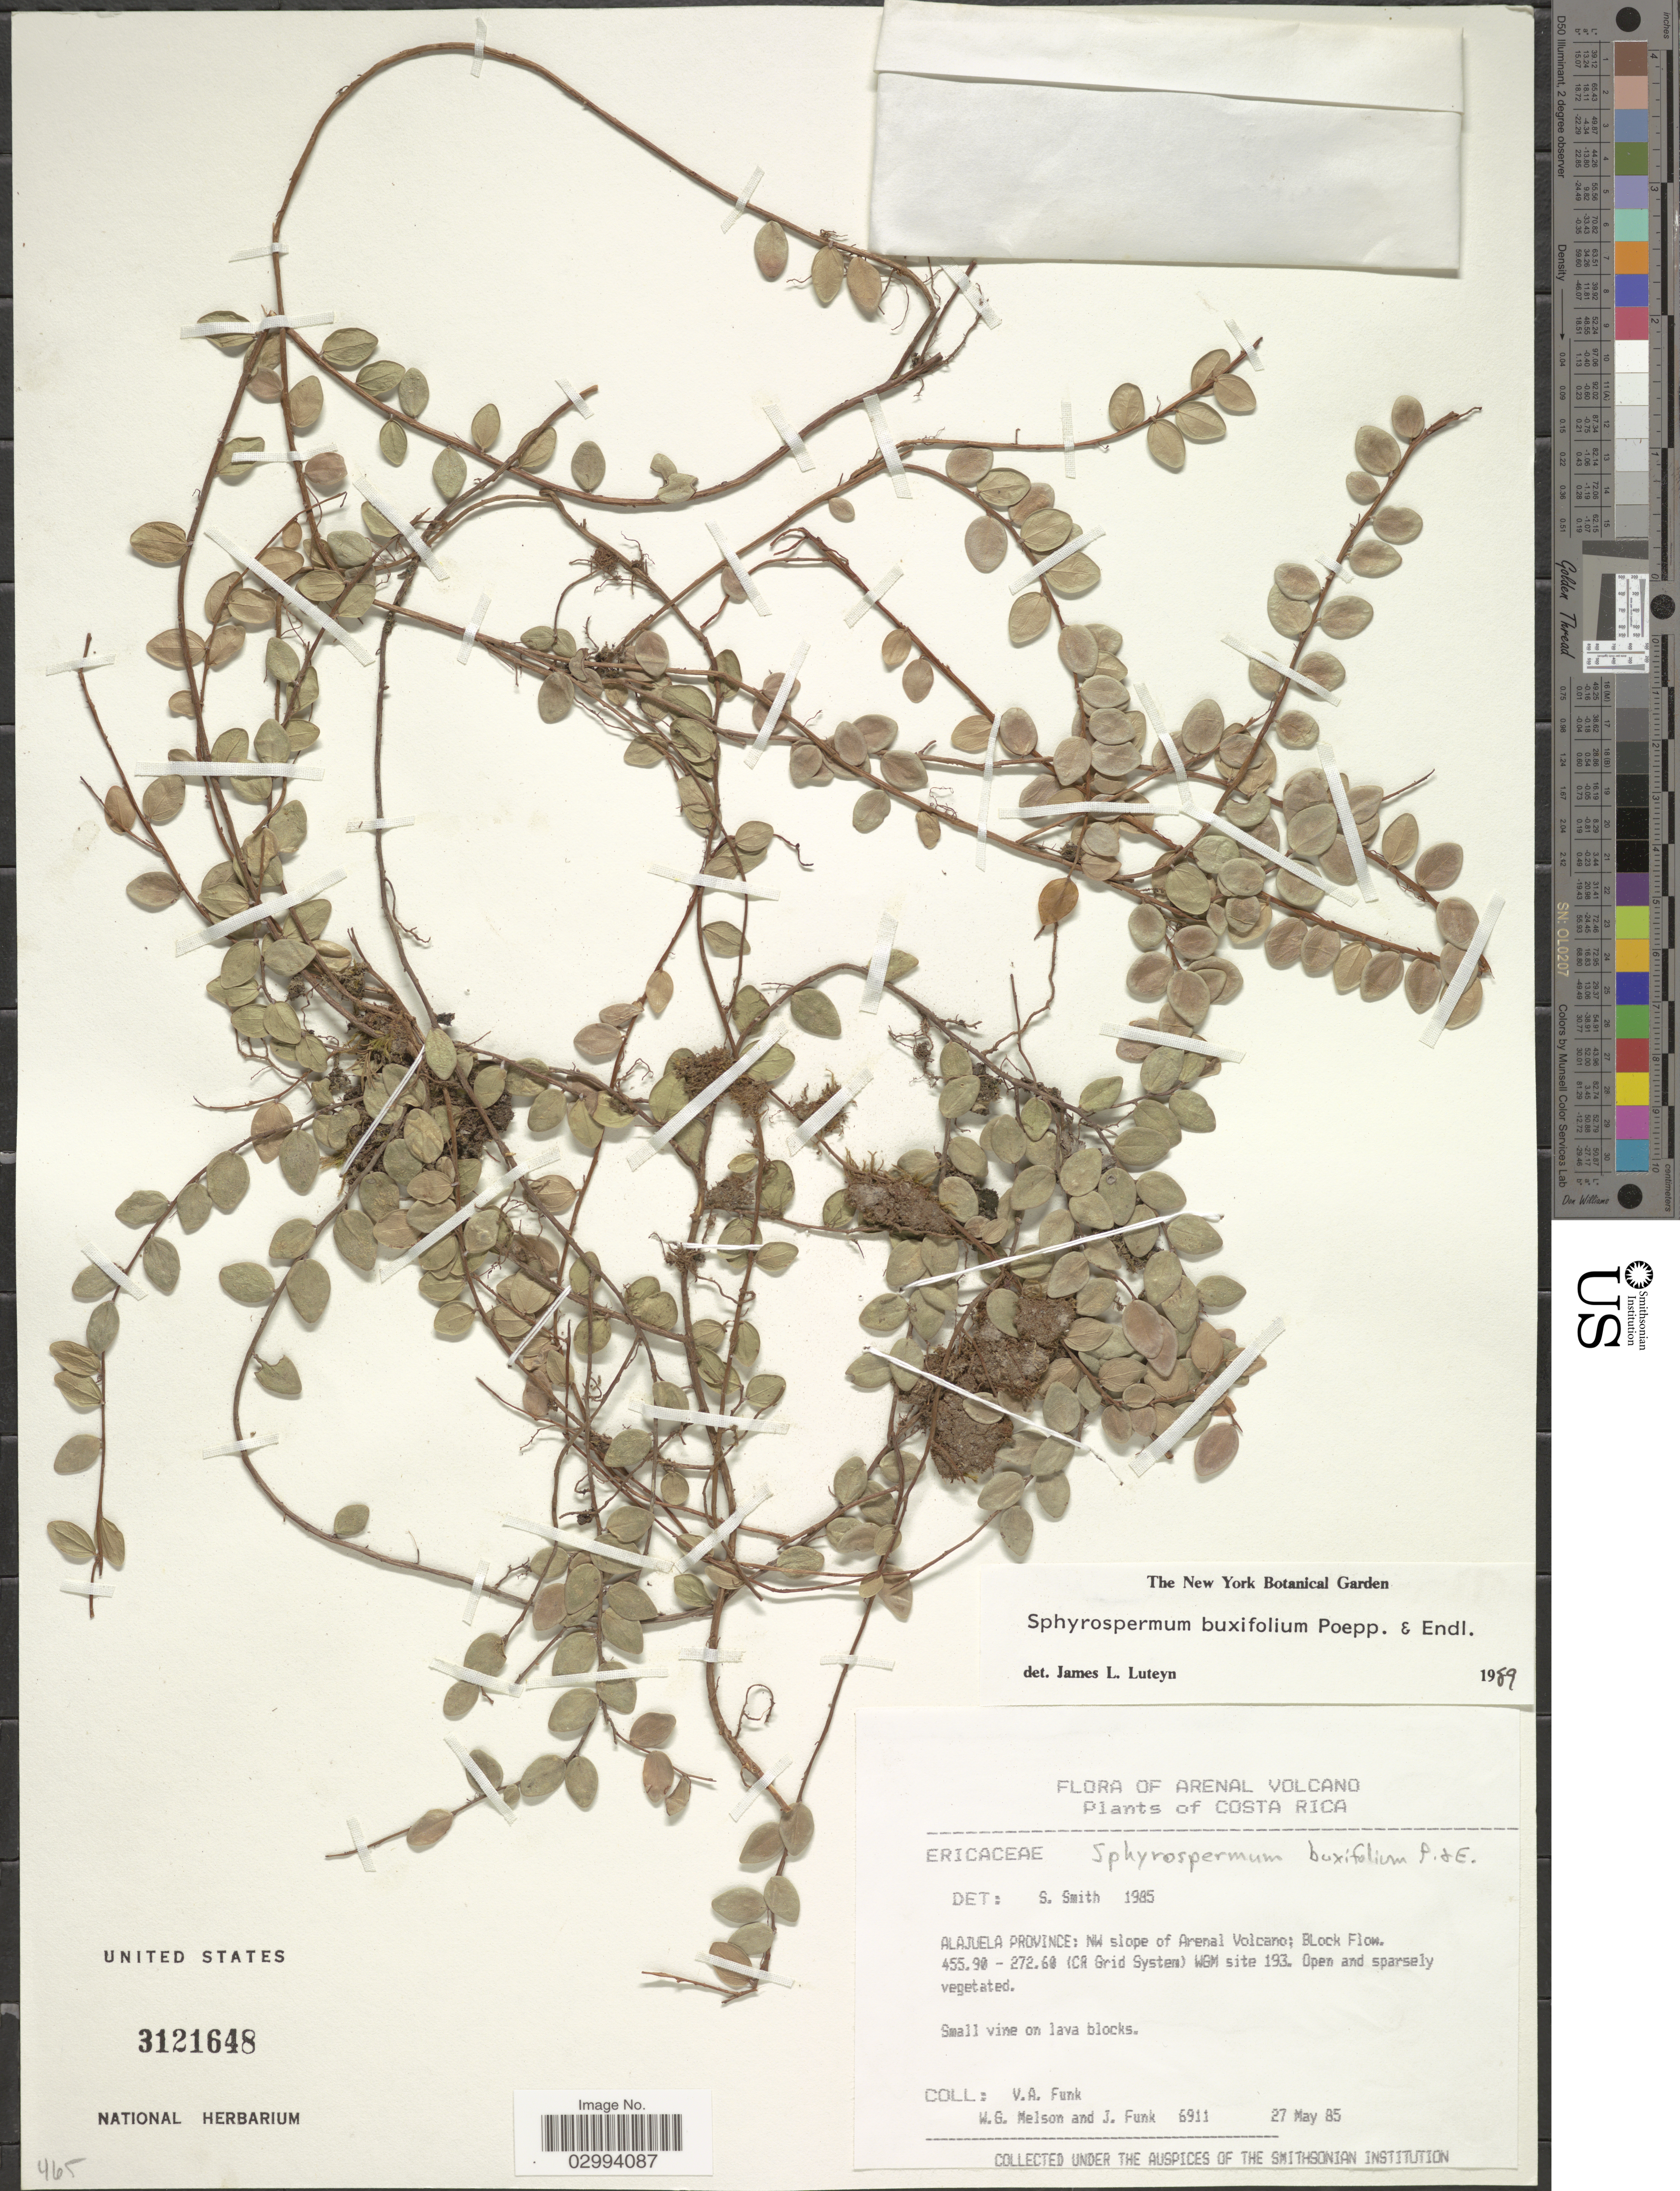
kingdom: Plantae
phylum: Tracheophyta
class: Magnoliopsida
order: Ericales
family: Ericaceae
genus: Sphyrospermum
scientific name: Sphyrospermum buxifolium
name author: Poepp. & Endl.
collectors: V. Funk, W. Melson & J. Funk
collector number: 6911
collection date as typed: Transcribed d/m/y: 27/5/85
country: Costa Rica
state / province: Alajuela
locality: Arenal Volcano. NW slope of Arenal Volcano; Block Flow. 455.90 -272.60 (CA Grid System) WGM site 193.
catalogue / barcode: US 3121648